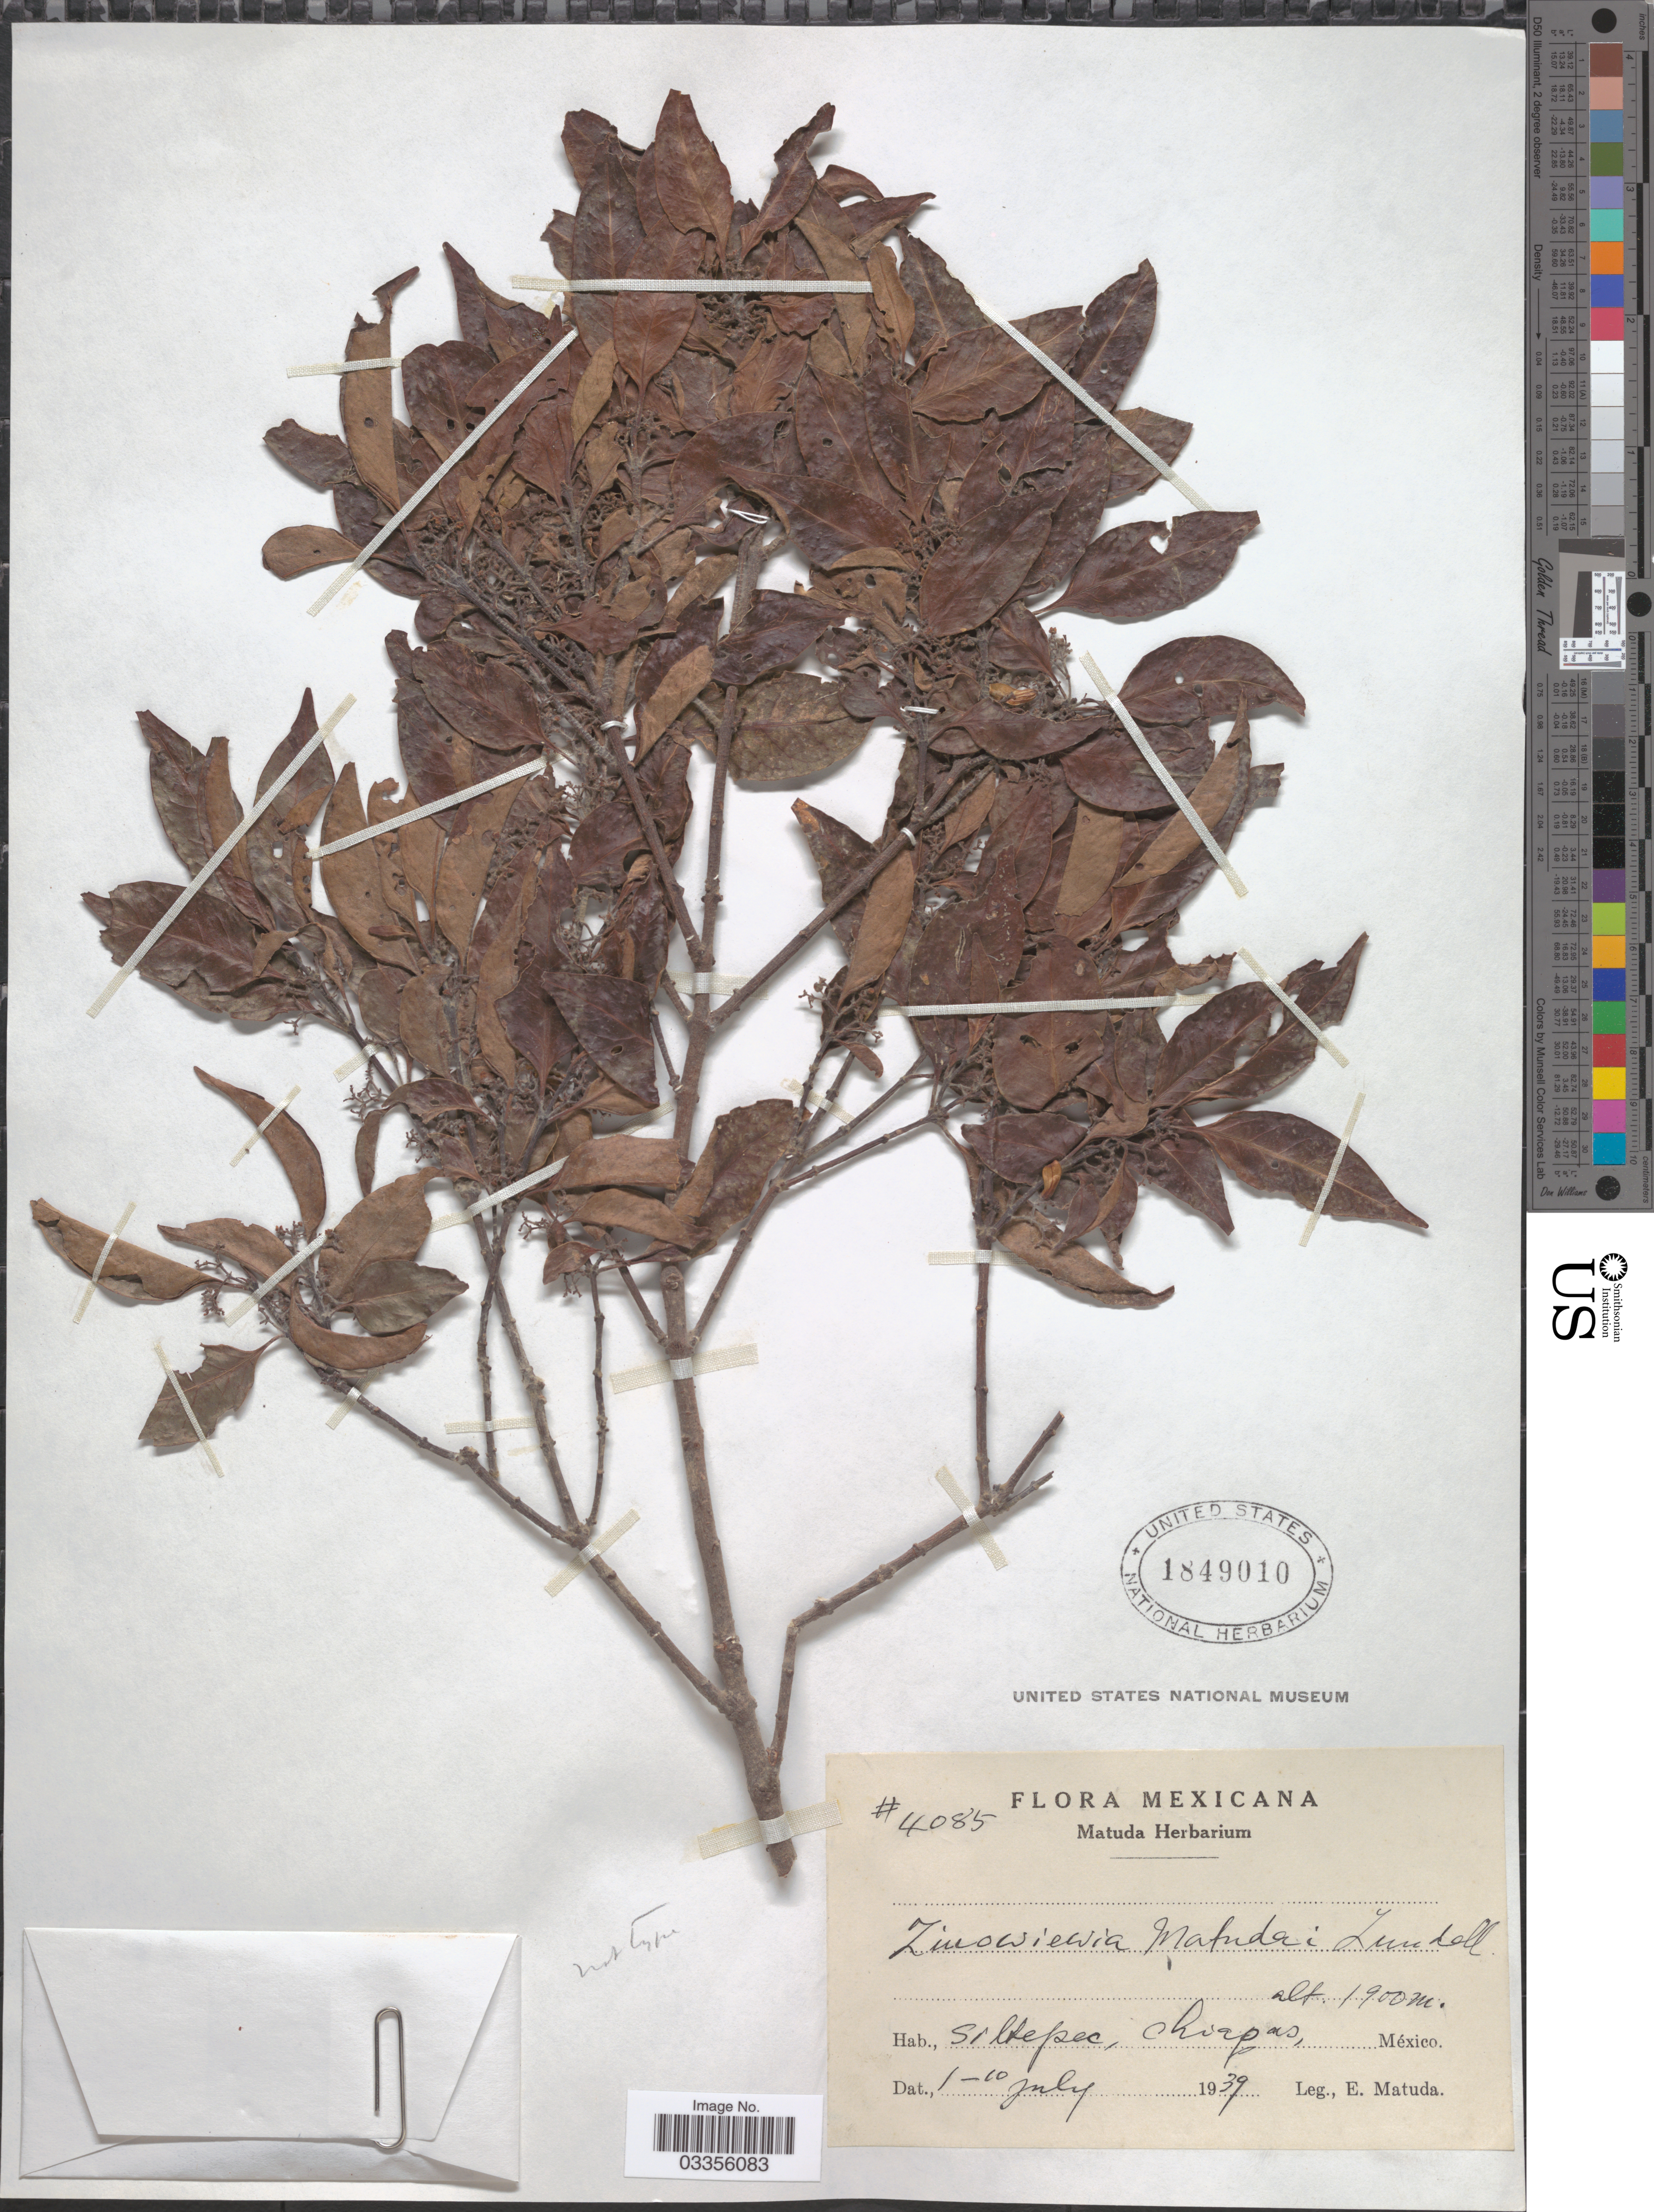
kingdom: Plantae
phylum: Tracheophyta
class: Magnoliopsida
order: Celastrales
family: Celastraceae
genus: Zinowiewia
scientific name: Zinowiewia matudae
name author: Lundell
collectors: E. Matuda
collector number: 4085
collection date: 1939-07-01/1939-07-10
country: Mexico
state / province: Chiapas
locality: Siltepec.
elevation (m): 1900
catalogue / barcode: US 1849010